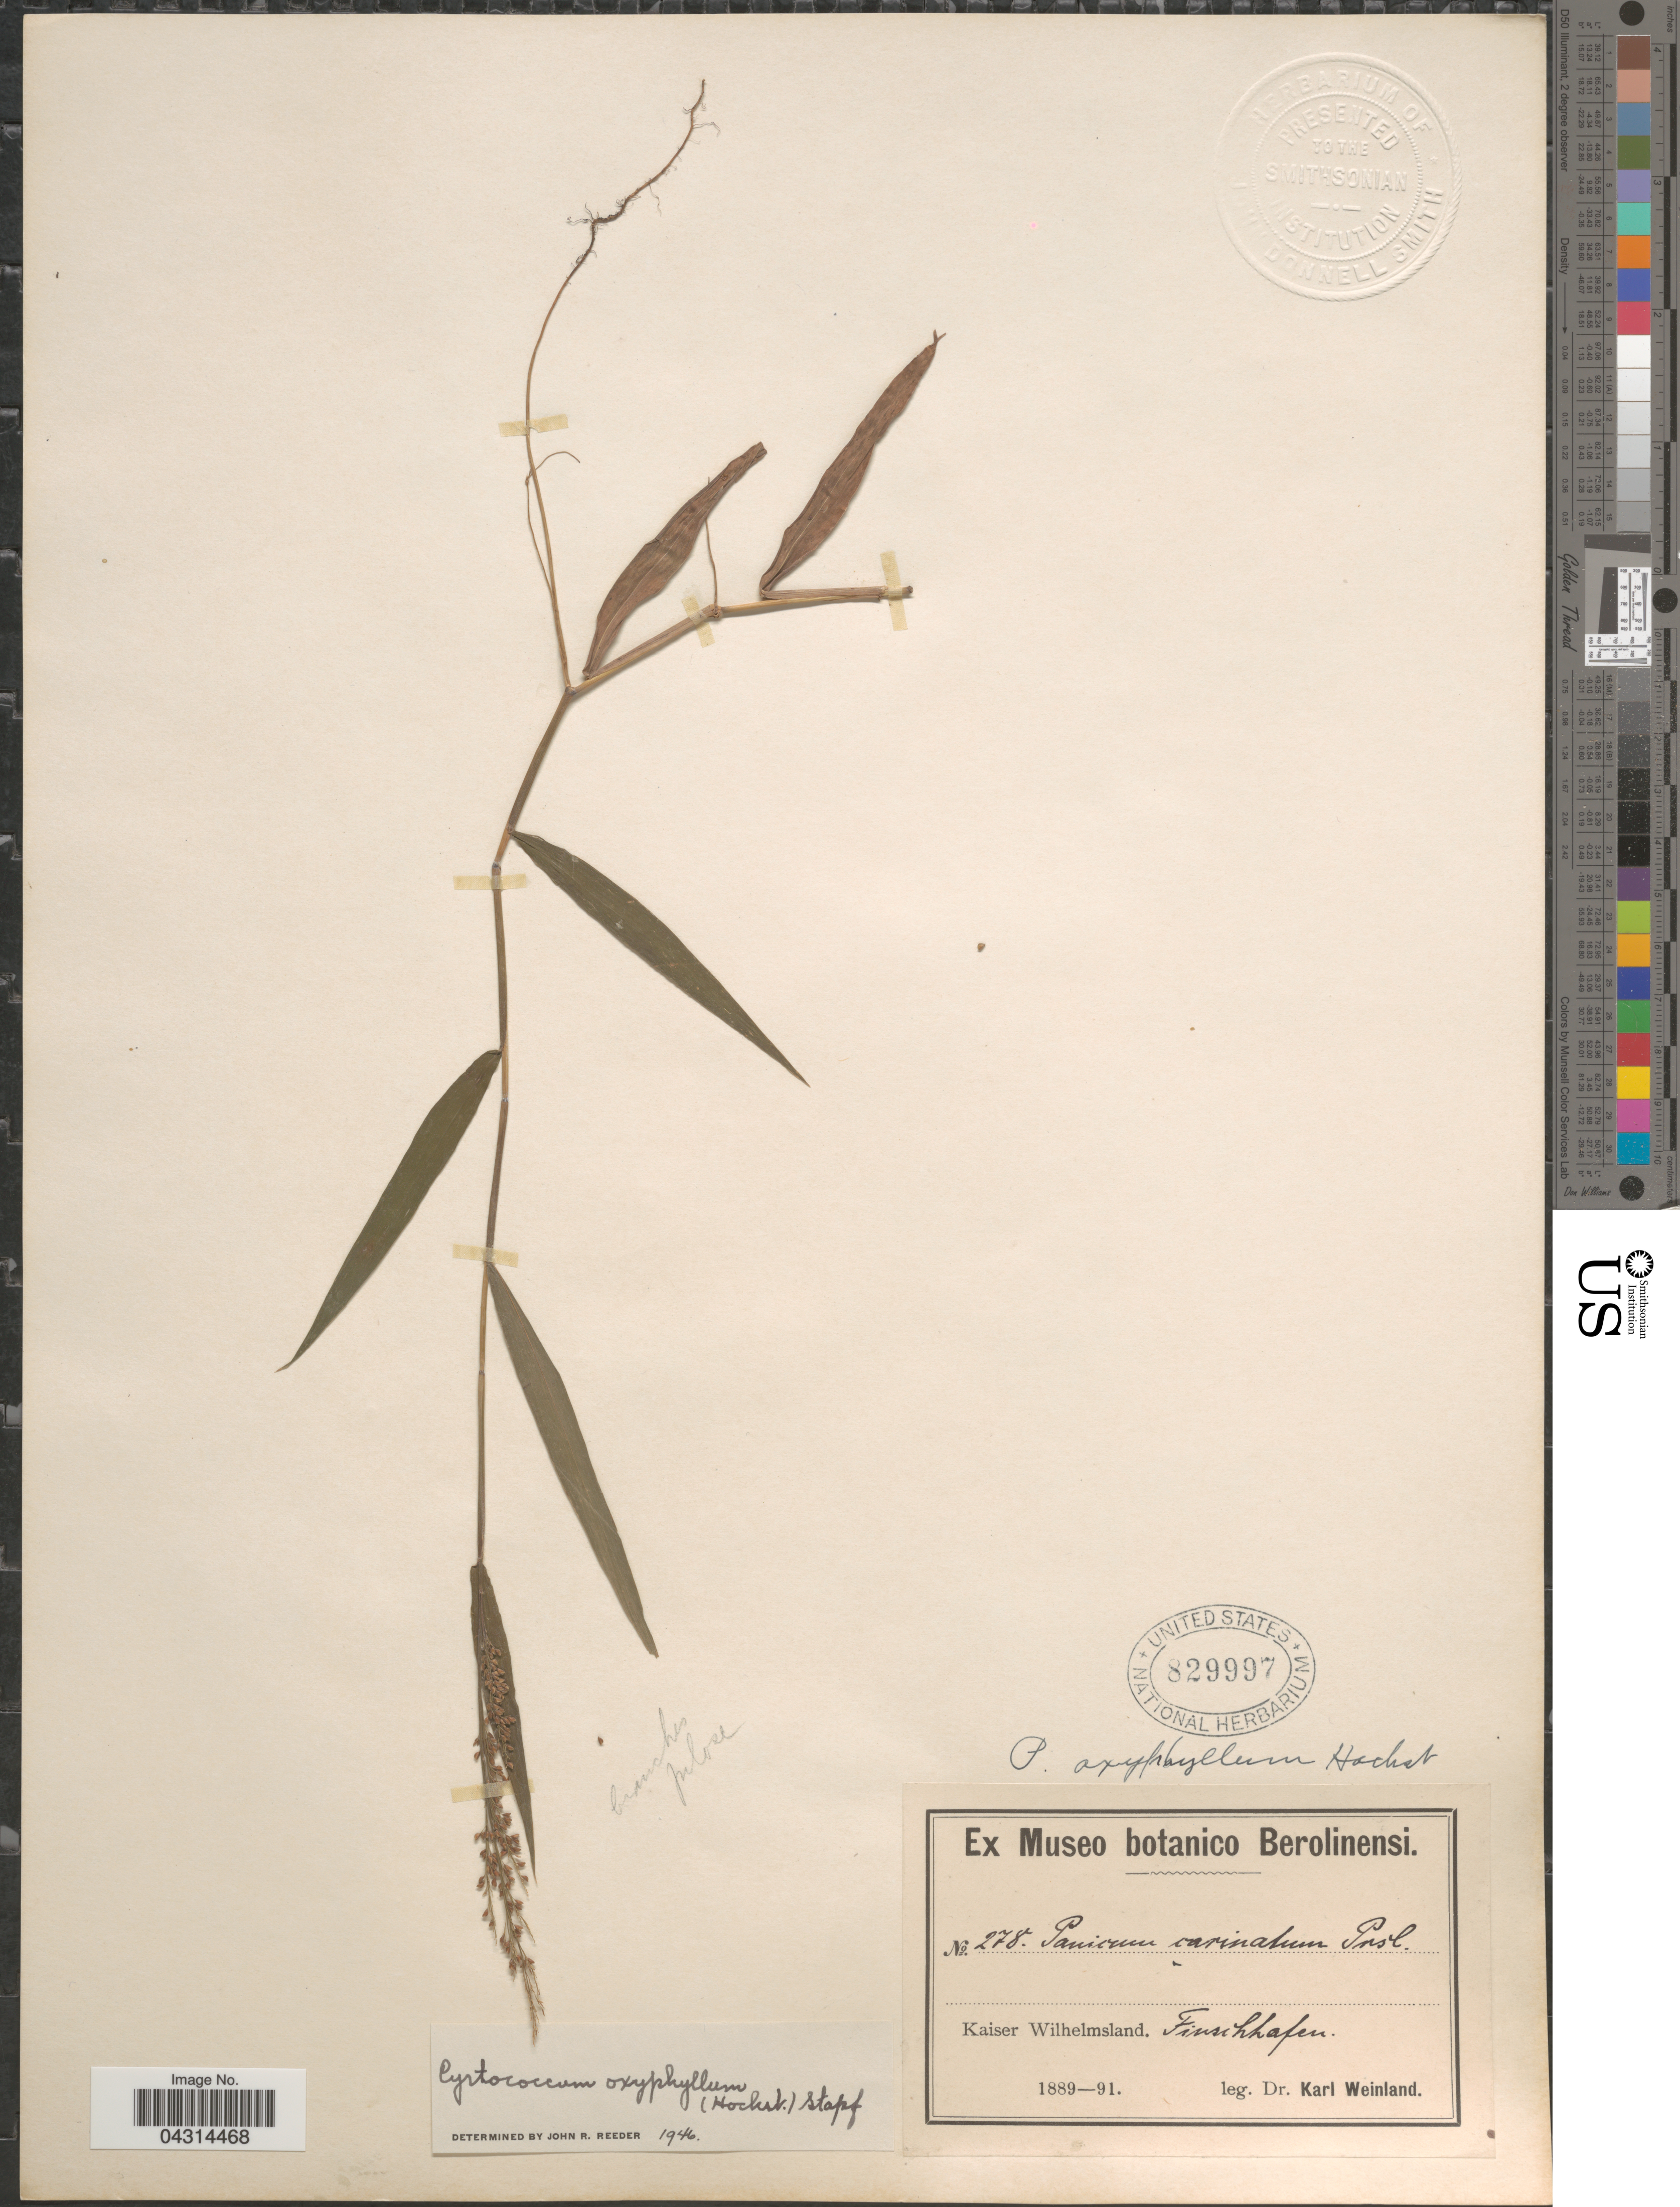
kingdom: Plantae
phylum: Tracheophyta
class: Liliopsida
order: Poales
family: Poaceae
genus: Cyrtococcum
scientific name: Cyrtococcum oxyphyllum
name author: (Steud.) Stapf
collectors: K. Weinland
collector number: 278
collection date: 1889/1891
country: Papua New Guinea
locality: Kaiser Wilhelmsland. Finschhafen.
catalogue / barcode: US 829997